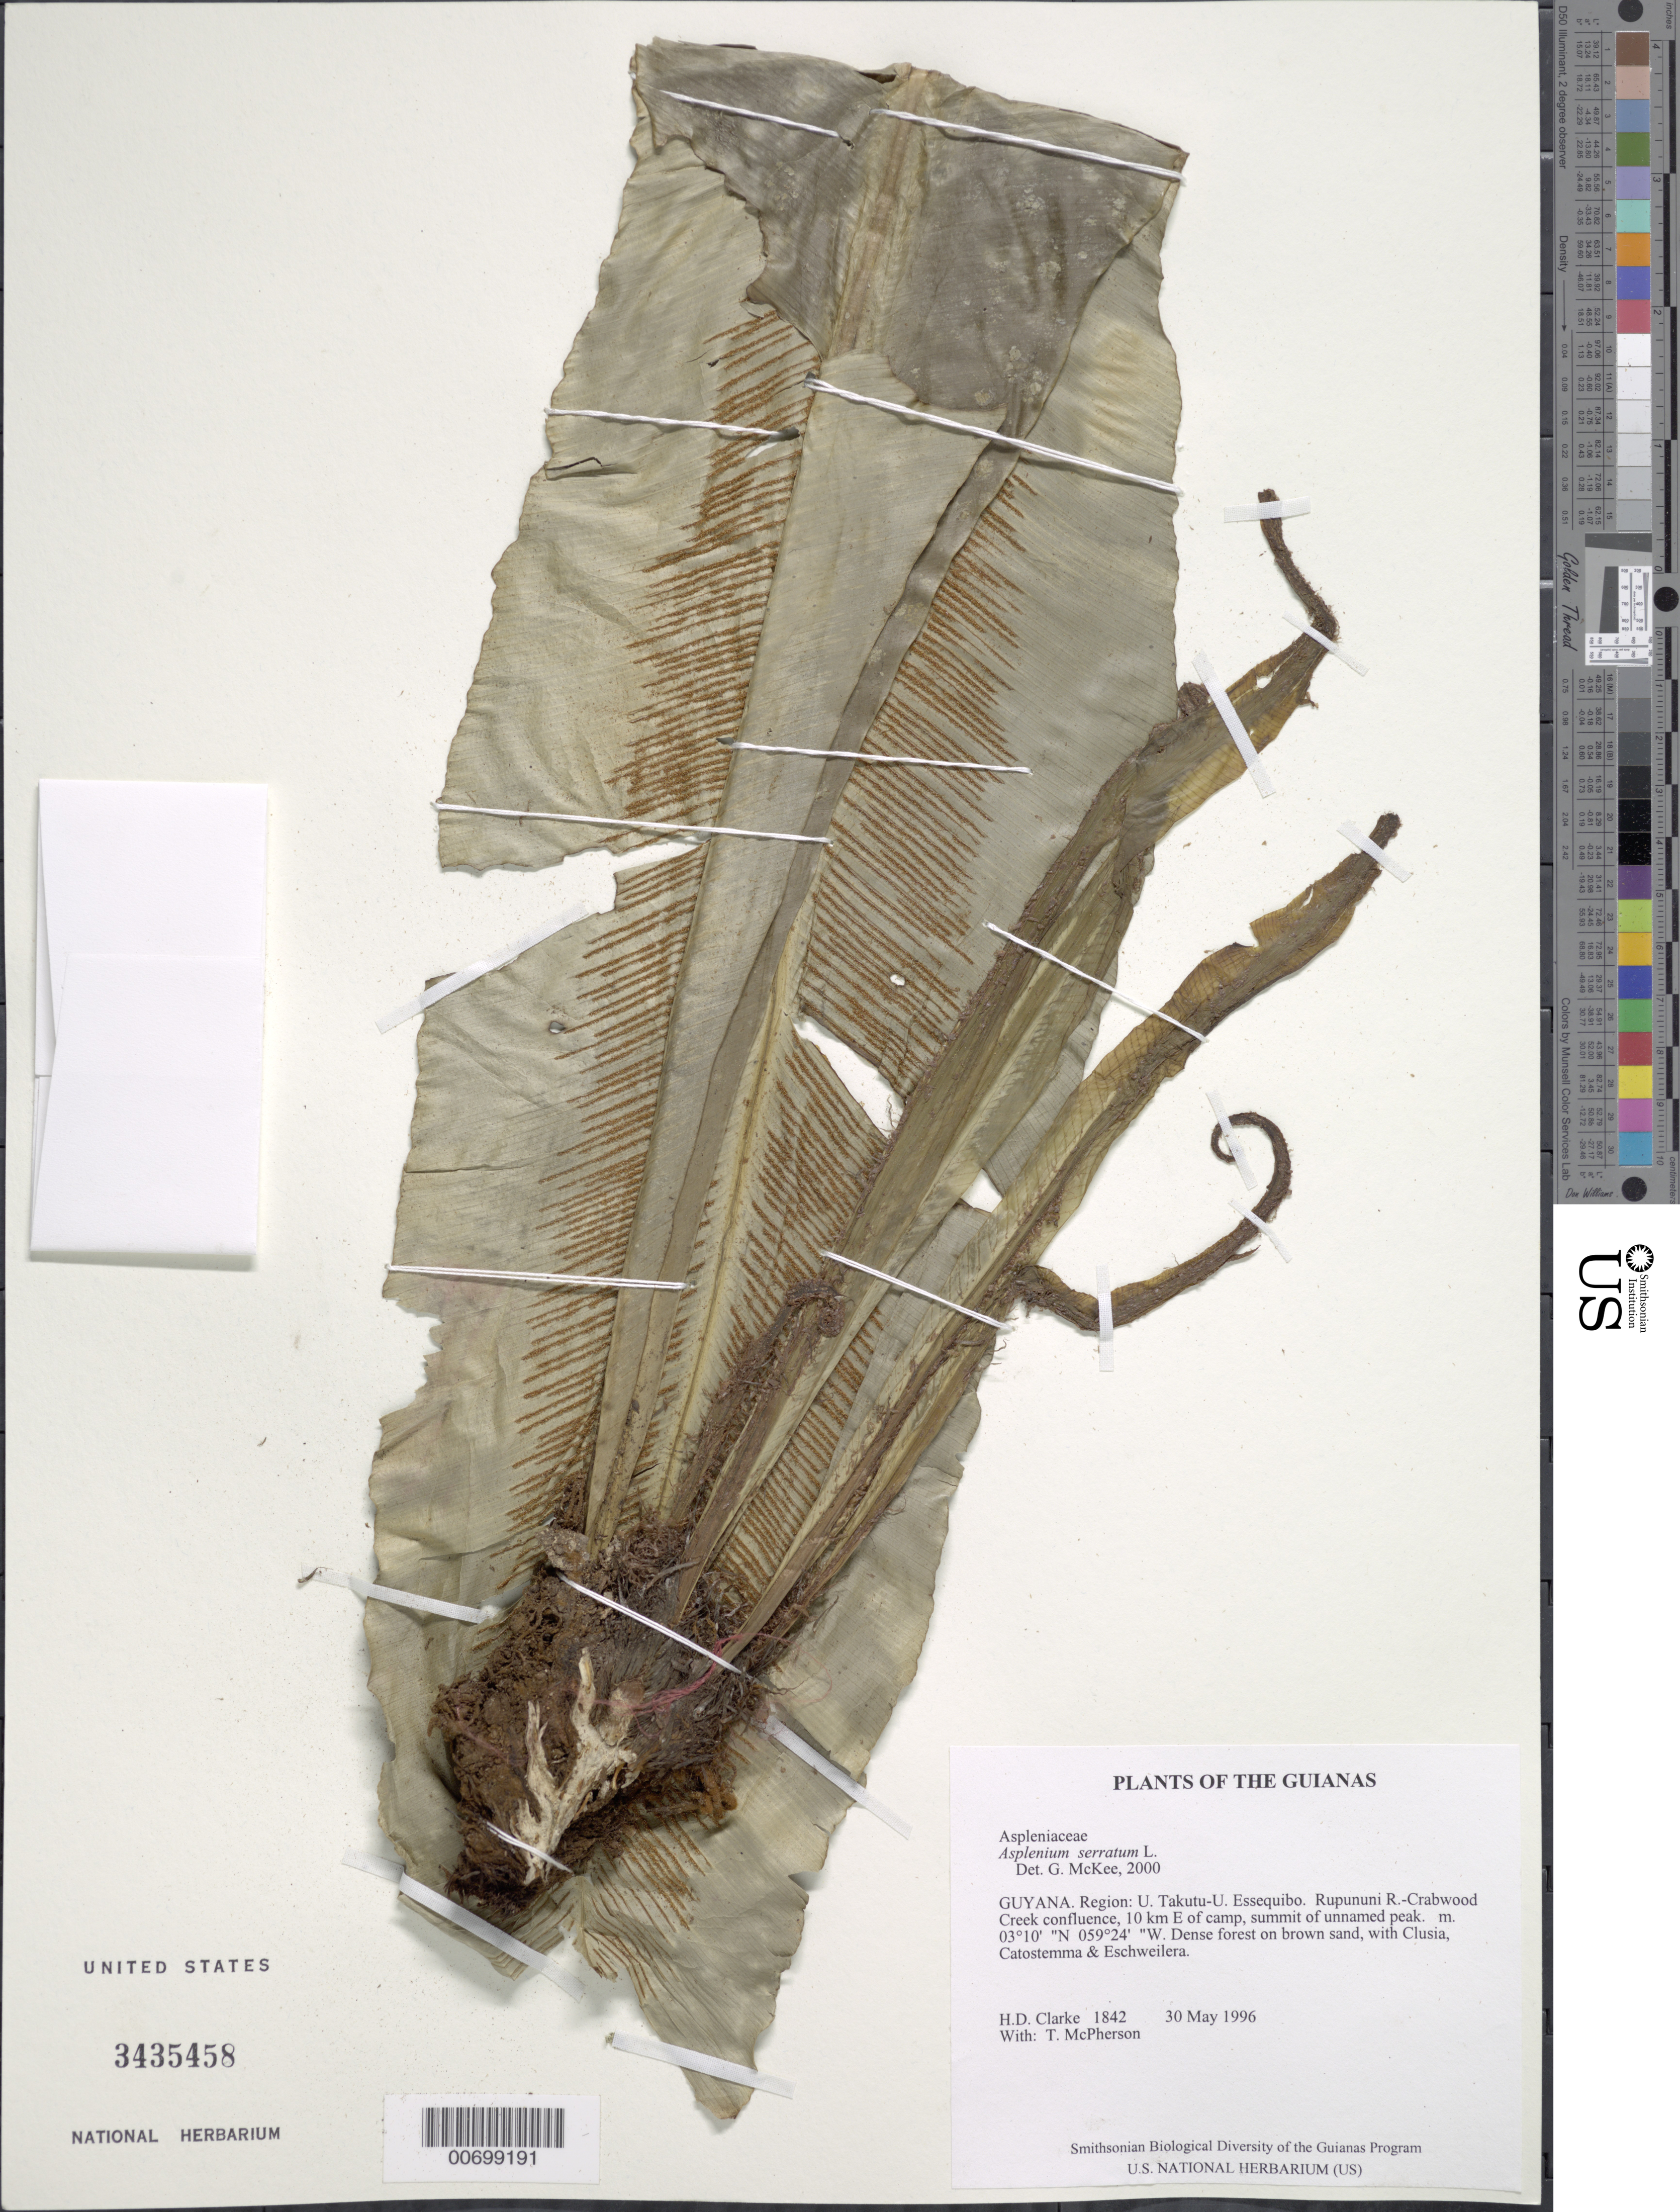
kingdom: Plantae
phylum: Tracheophyta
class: Polypodiopsida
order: Polypodiales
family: Aspleniaceae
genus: Asplenium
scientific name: Asplenium serratum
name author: L.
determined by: McKee, G. S., (US), NMNH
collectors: H. D. Clarke & T. McPherson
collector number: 1842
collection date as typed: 30 May 1996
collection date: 1996-05-30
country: Guyana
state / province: U. Takutu-U. Essequibo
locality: Rupununi R.-Crabwood Creek confluence, 10 km E of camp, summit of unnamed peak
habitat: Dense forest on brown sand, with Clusia, Catostemma & Eschweilera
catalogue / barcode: US 3435458